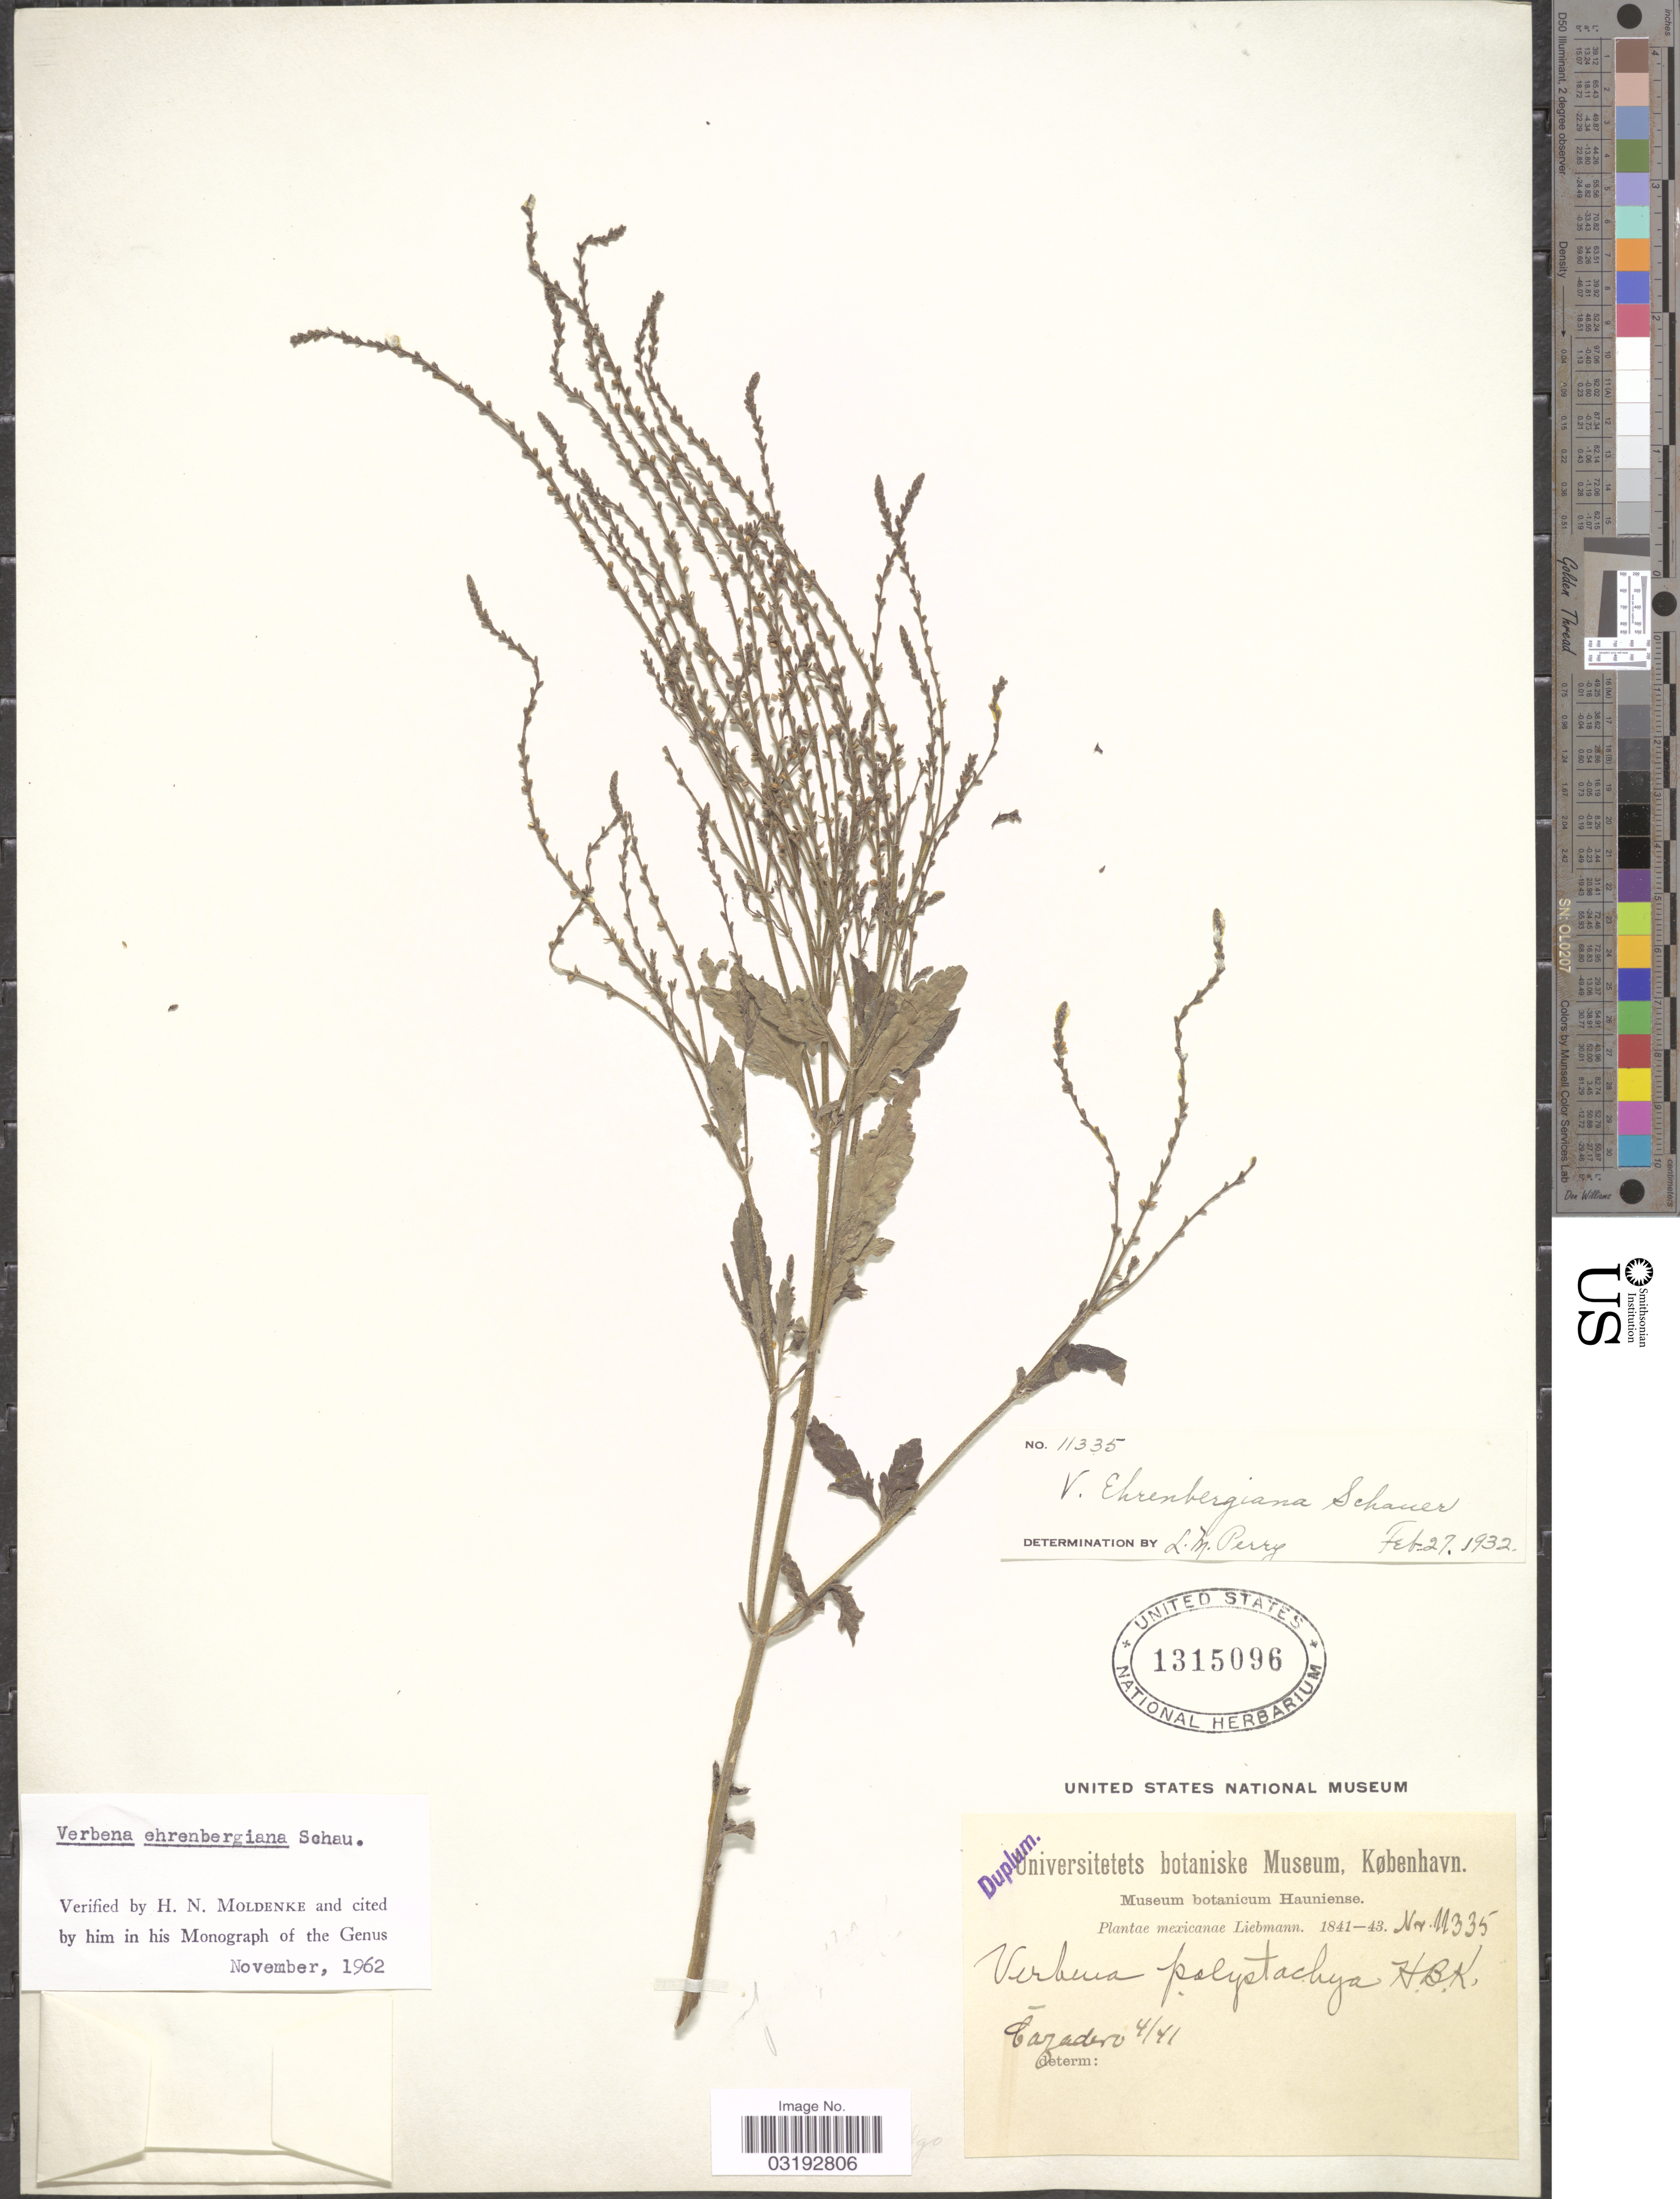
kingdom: Plantae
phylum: Tracheophyta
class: Magnoliopsida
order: Lamiales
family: Verbenaceae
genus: Verbena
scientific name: Verbena ehrenbergiana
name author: S. Schauer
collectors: Liebmann, --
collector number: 11335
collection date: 1841-04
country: Mexico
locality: Cazadero.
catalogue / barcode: US 1315096